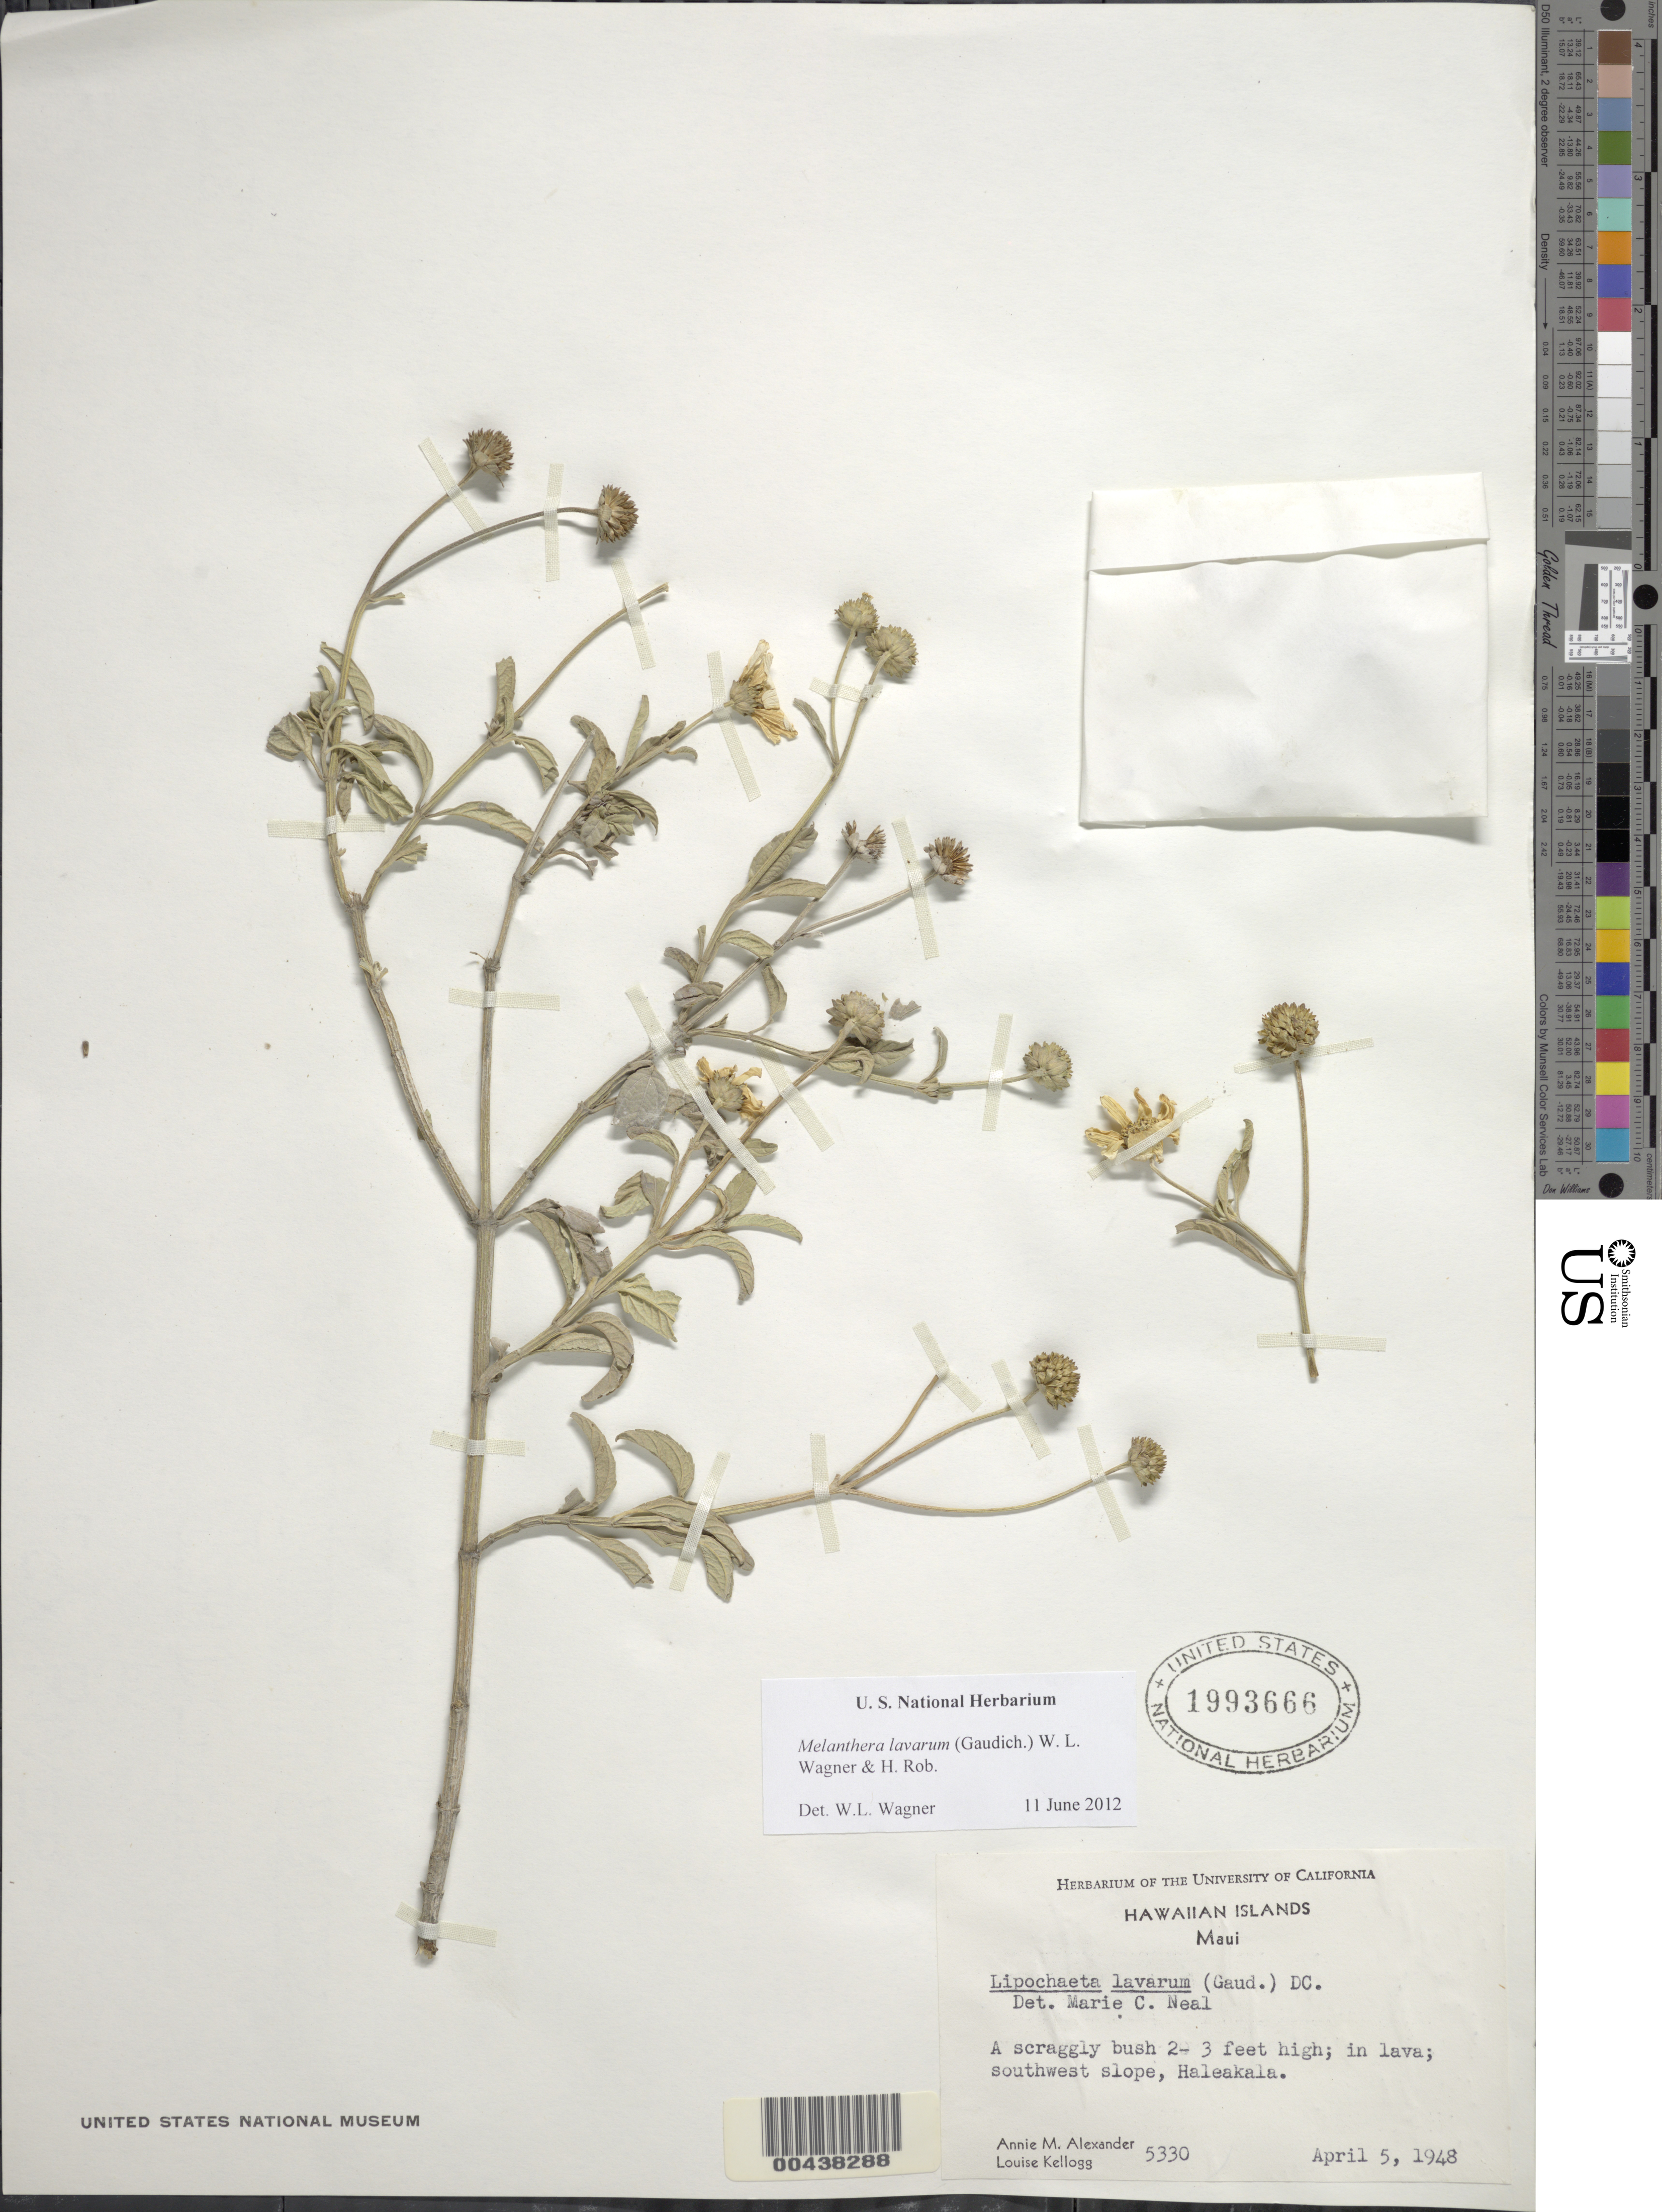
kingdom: Plantae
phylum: Tracheophyta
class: Magnoliopsida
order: Asterales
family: Asteraceae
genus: Wollastonia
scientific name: Wollastonia lavarum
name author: (Gaudich.) Orchard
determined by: Wagner, W. L., (BOT), Smithsonian Institution - National Museum of Natural History (UNITED STATES)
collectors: A. M. Alexander & L. Kellogg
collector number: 5330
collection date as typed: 5 Apr 1948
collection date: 1948-04-05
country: United States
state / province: Hawaii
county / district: Maui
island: Maui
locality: SW slope, Haleakala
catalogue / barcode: US 1993666